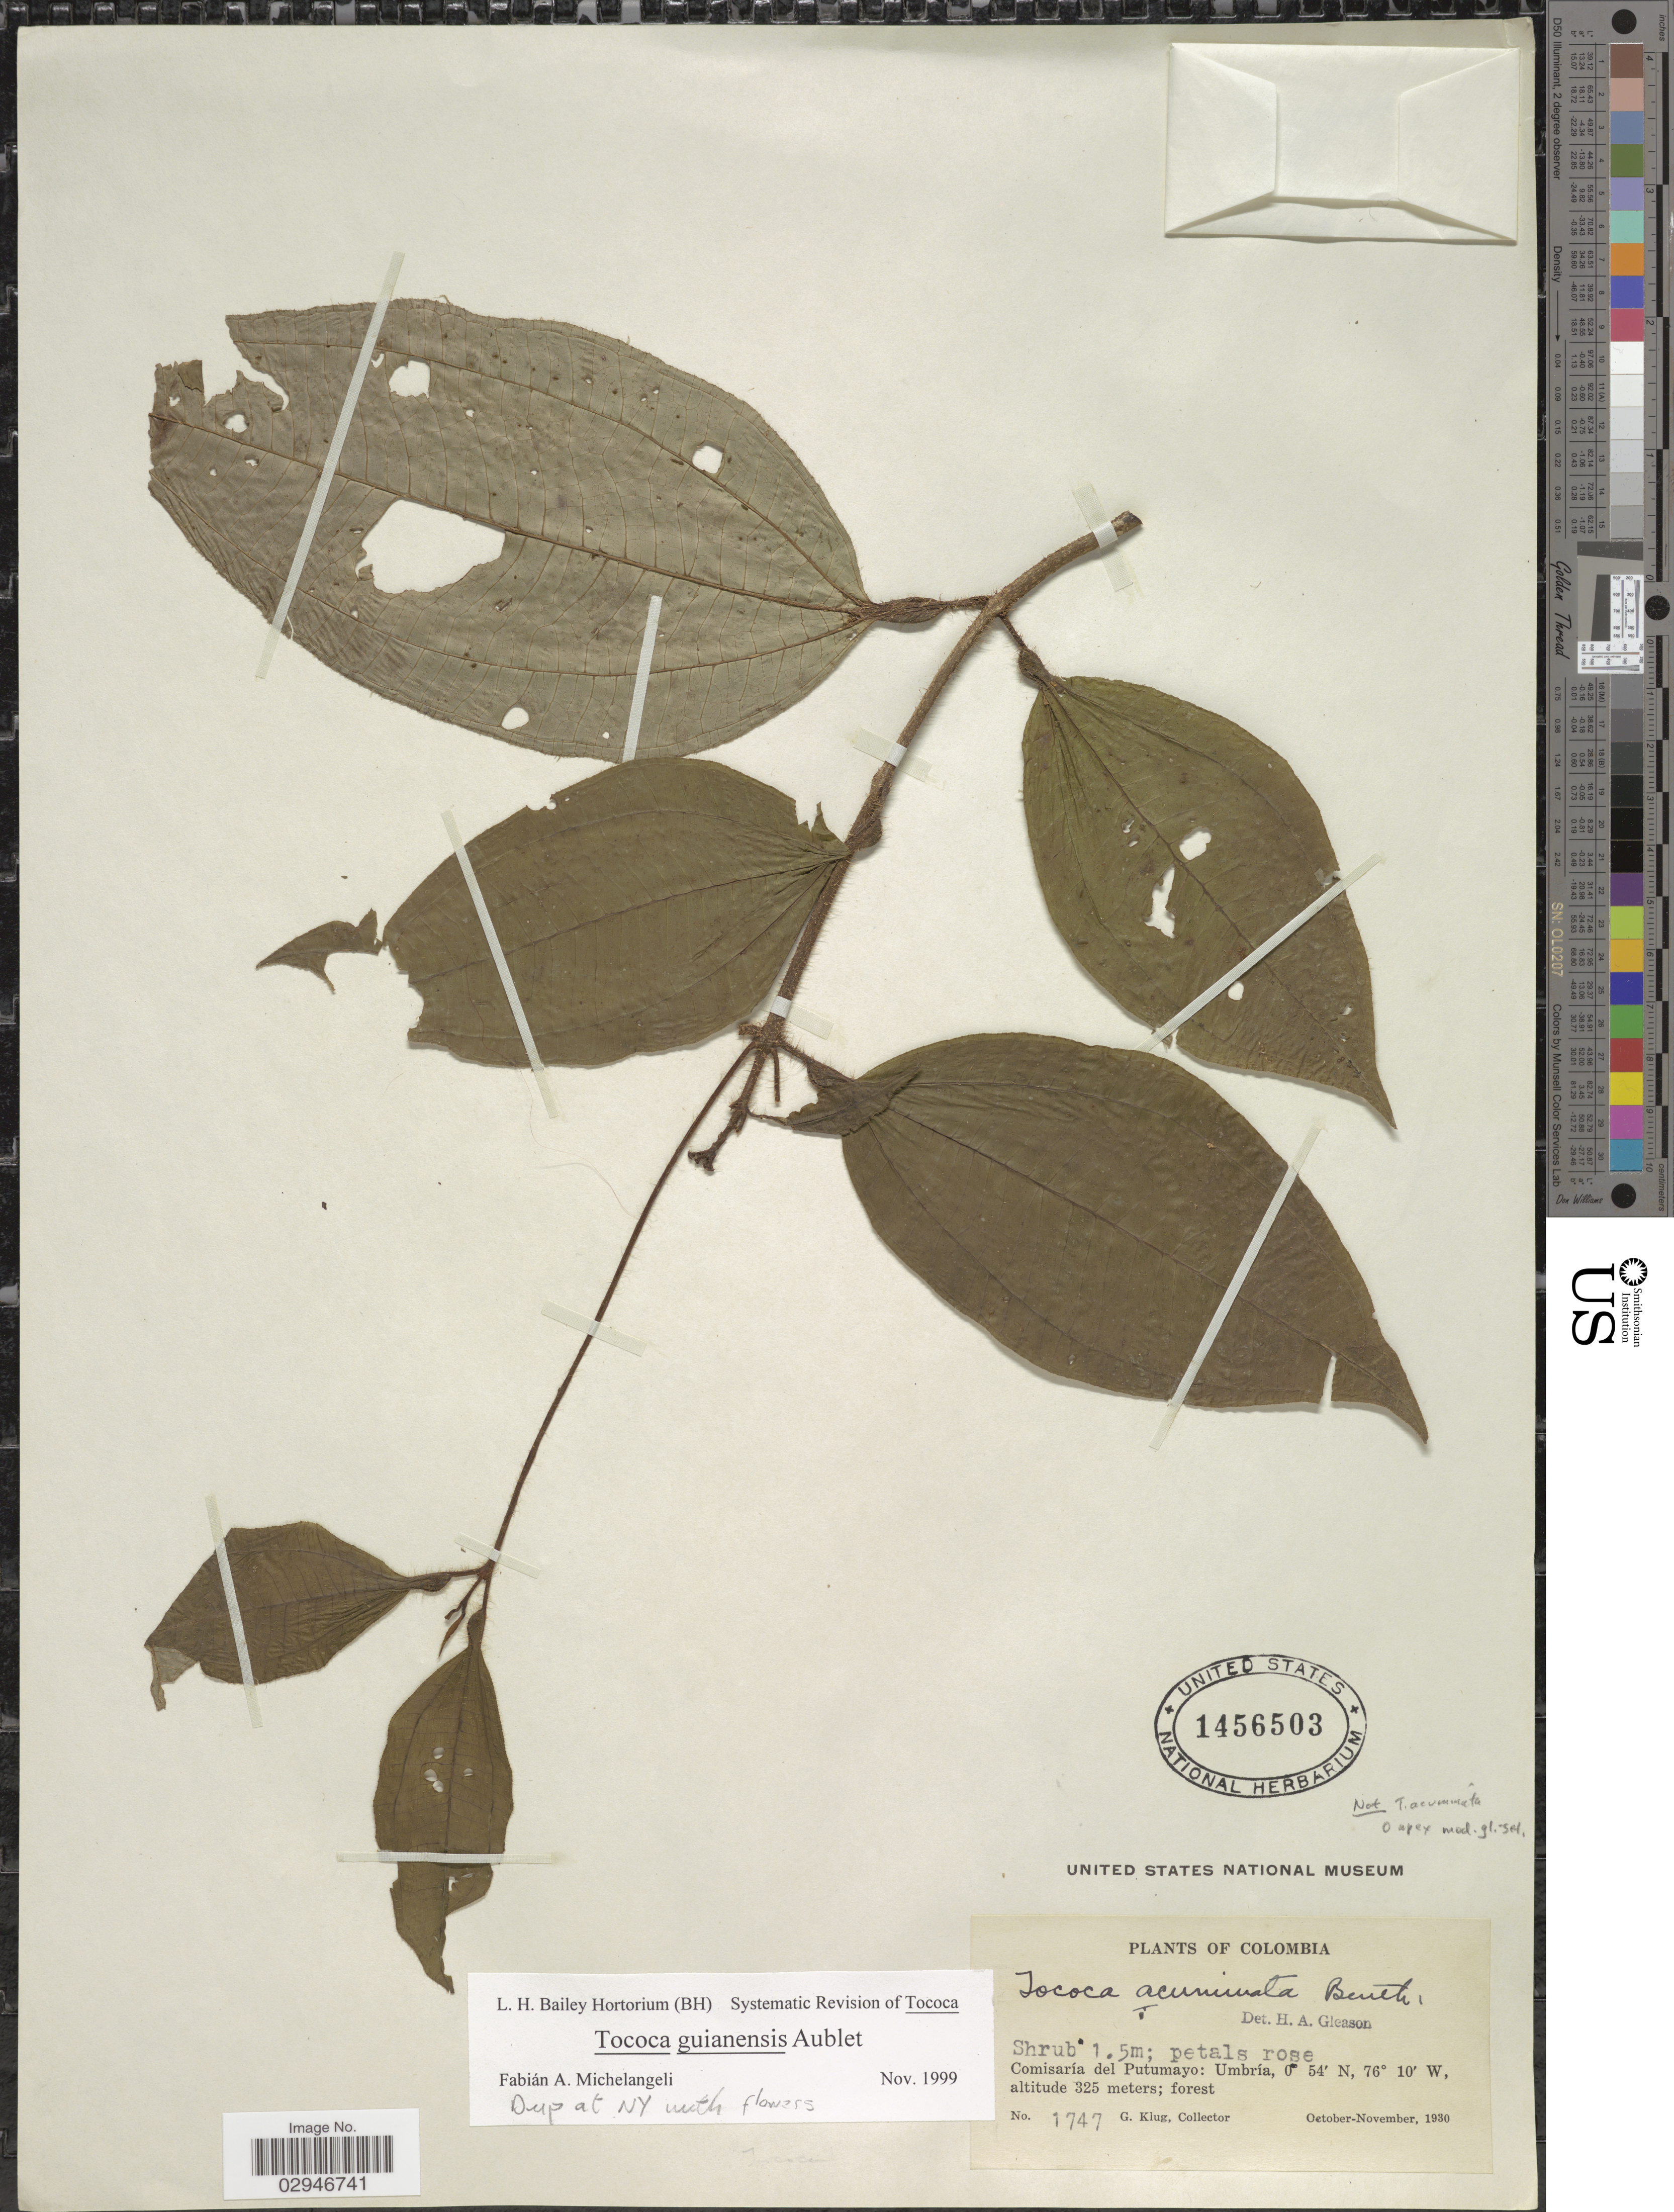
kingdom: Plantae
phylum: Tracheophyta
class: Magnoliopsida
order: Myrtales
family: Melastomataceae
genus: Tococa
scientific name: Tococa guianensis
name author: Aubl.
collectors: G. Klug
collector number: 1747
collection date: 1930-10/1930-11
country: Colombia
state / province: Putumayo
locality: Comisaría del Putumayo: Umbría.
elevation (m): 325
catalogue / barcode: US 1456503